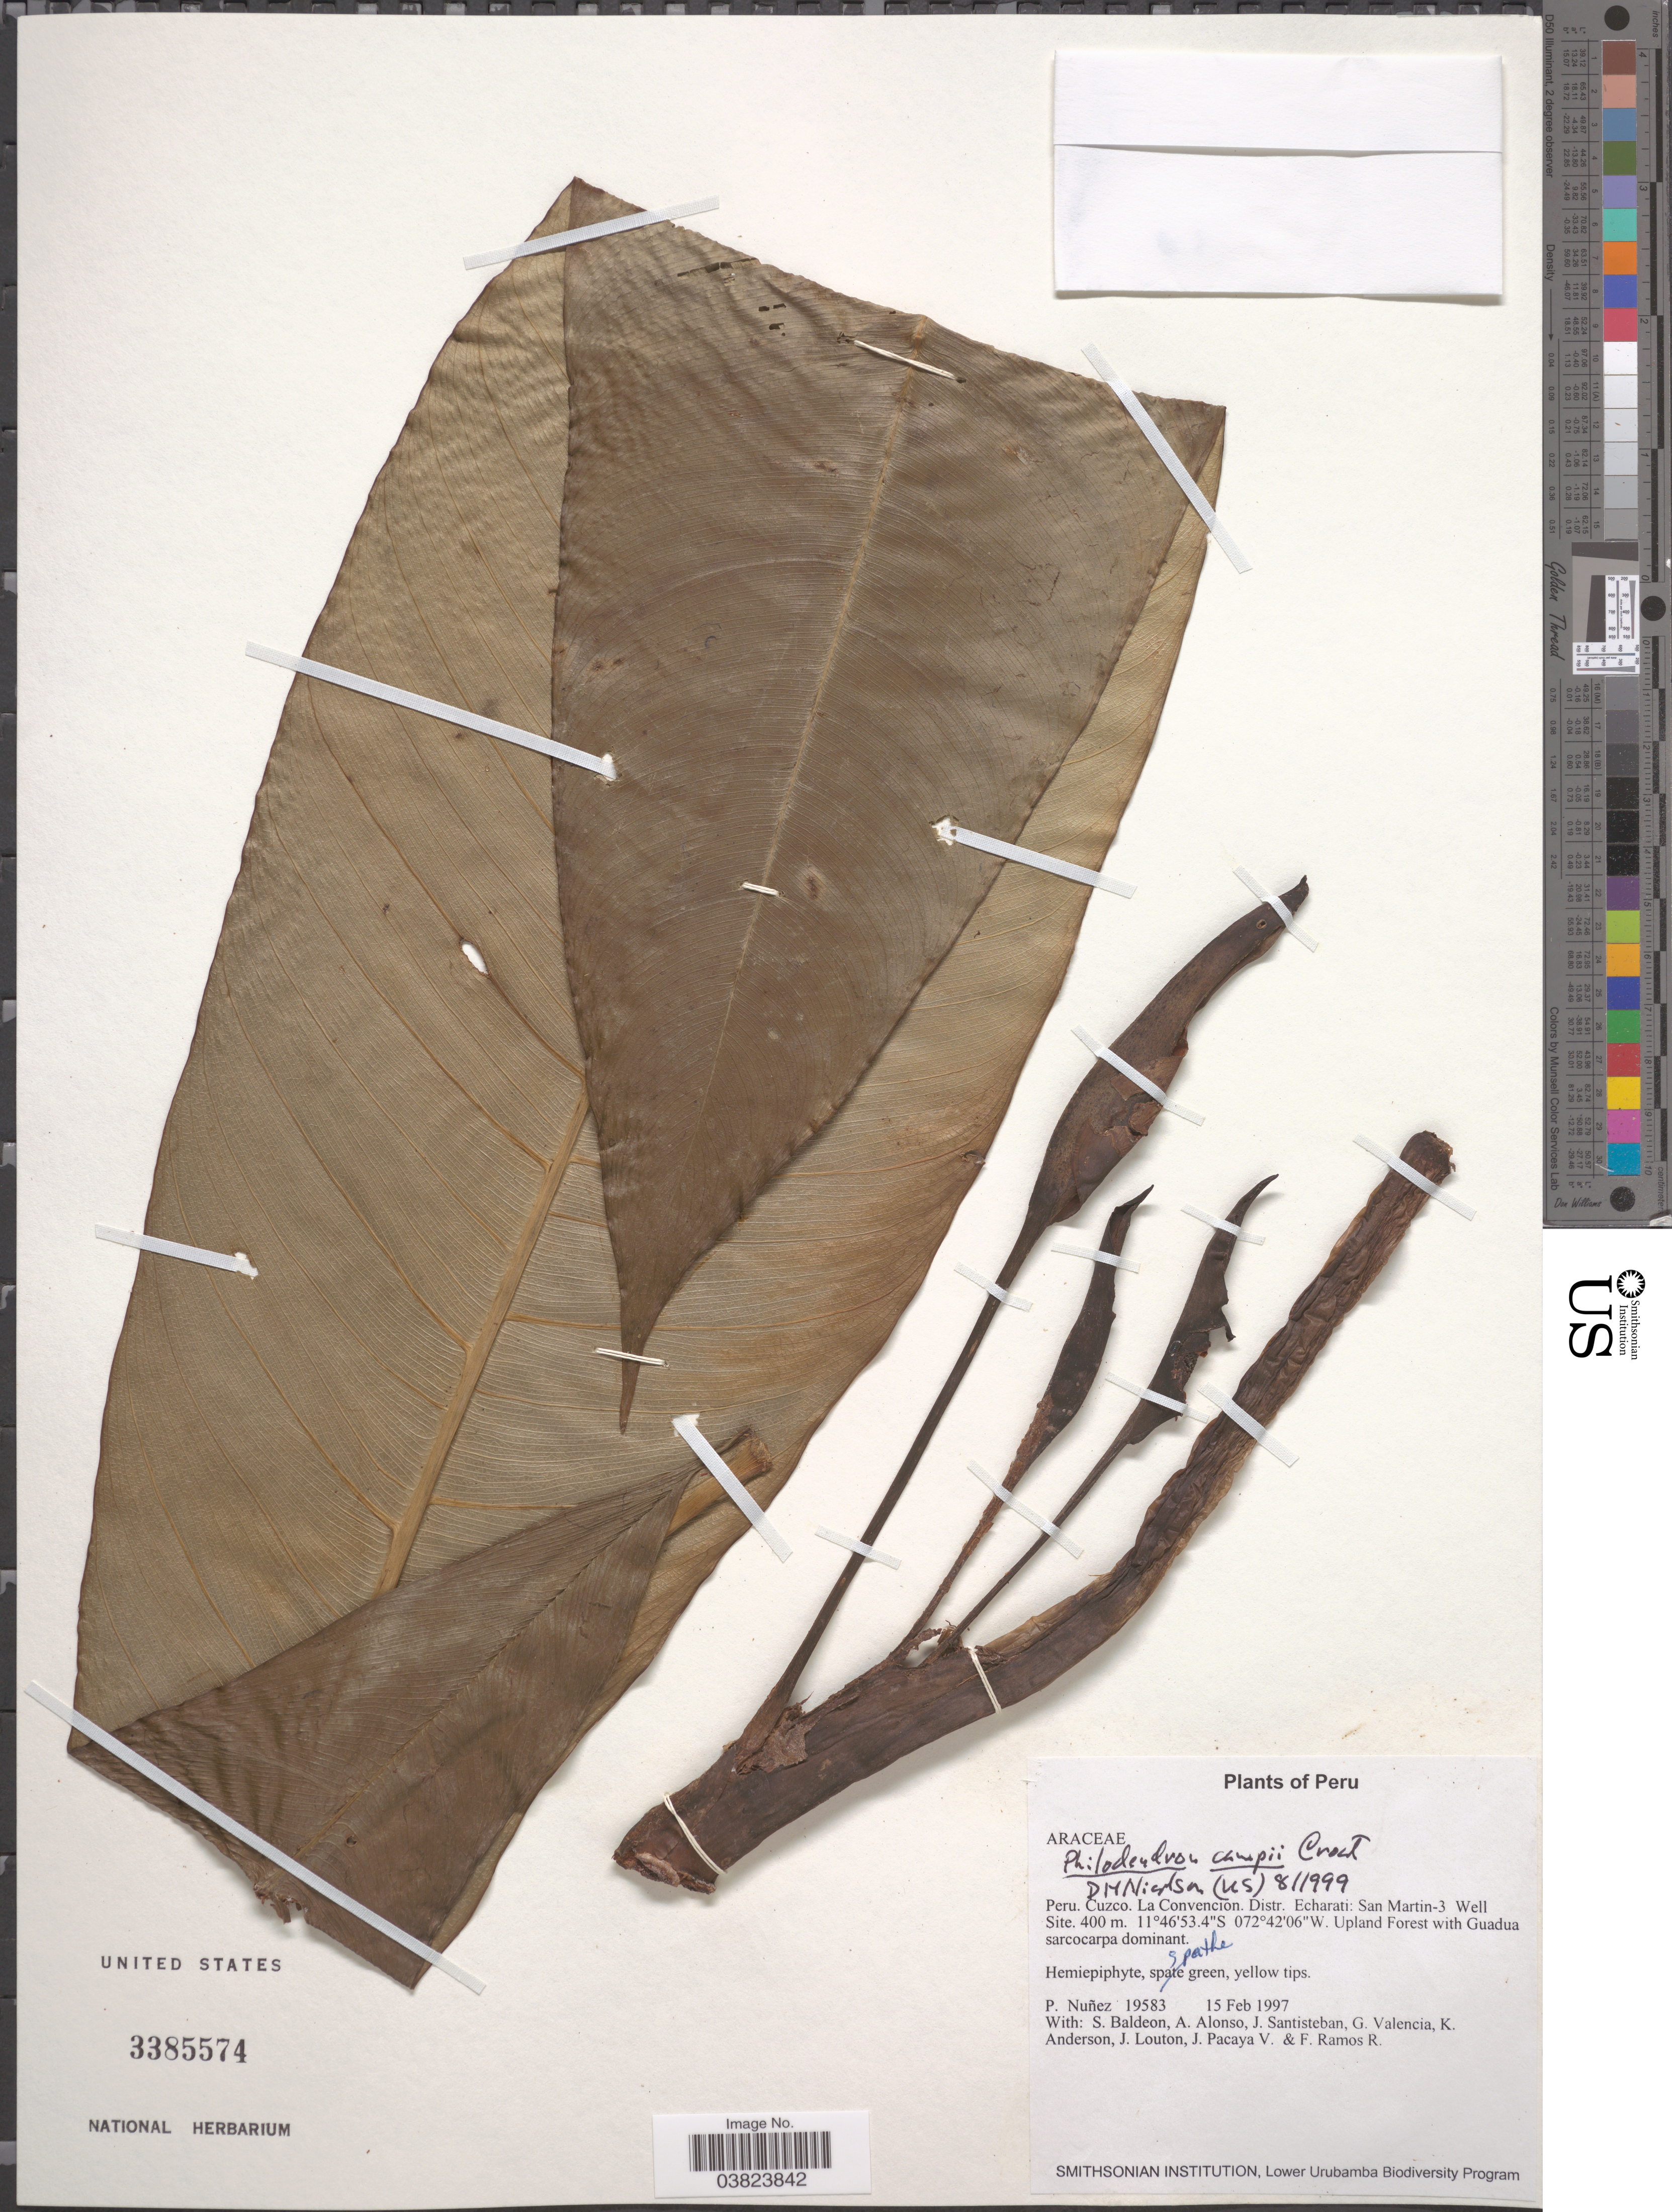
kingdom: Plantae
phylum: Tracheophyta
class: Liliopsida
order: Alismatales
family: Araceae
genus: Philodendron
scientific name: Philodendron campii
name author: Croat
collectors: P. Nuñez V., S. Baldeon, A. Alonso, J. Santisteban & et al.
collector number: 19583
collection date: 1997-02-15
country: Peru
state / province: Cusco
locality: Cuzco. La Convencion. Distr. Echarati: San Martin-3 Well Site.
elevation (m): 400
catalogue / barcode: US 3385574